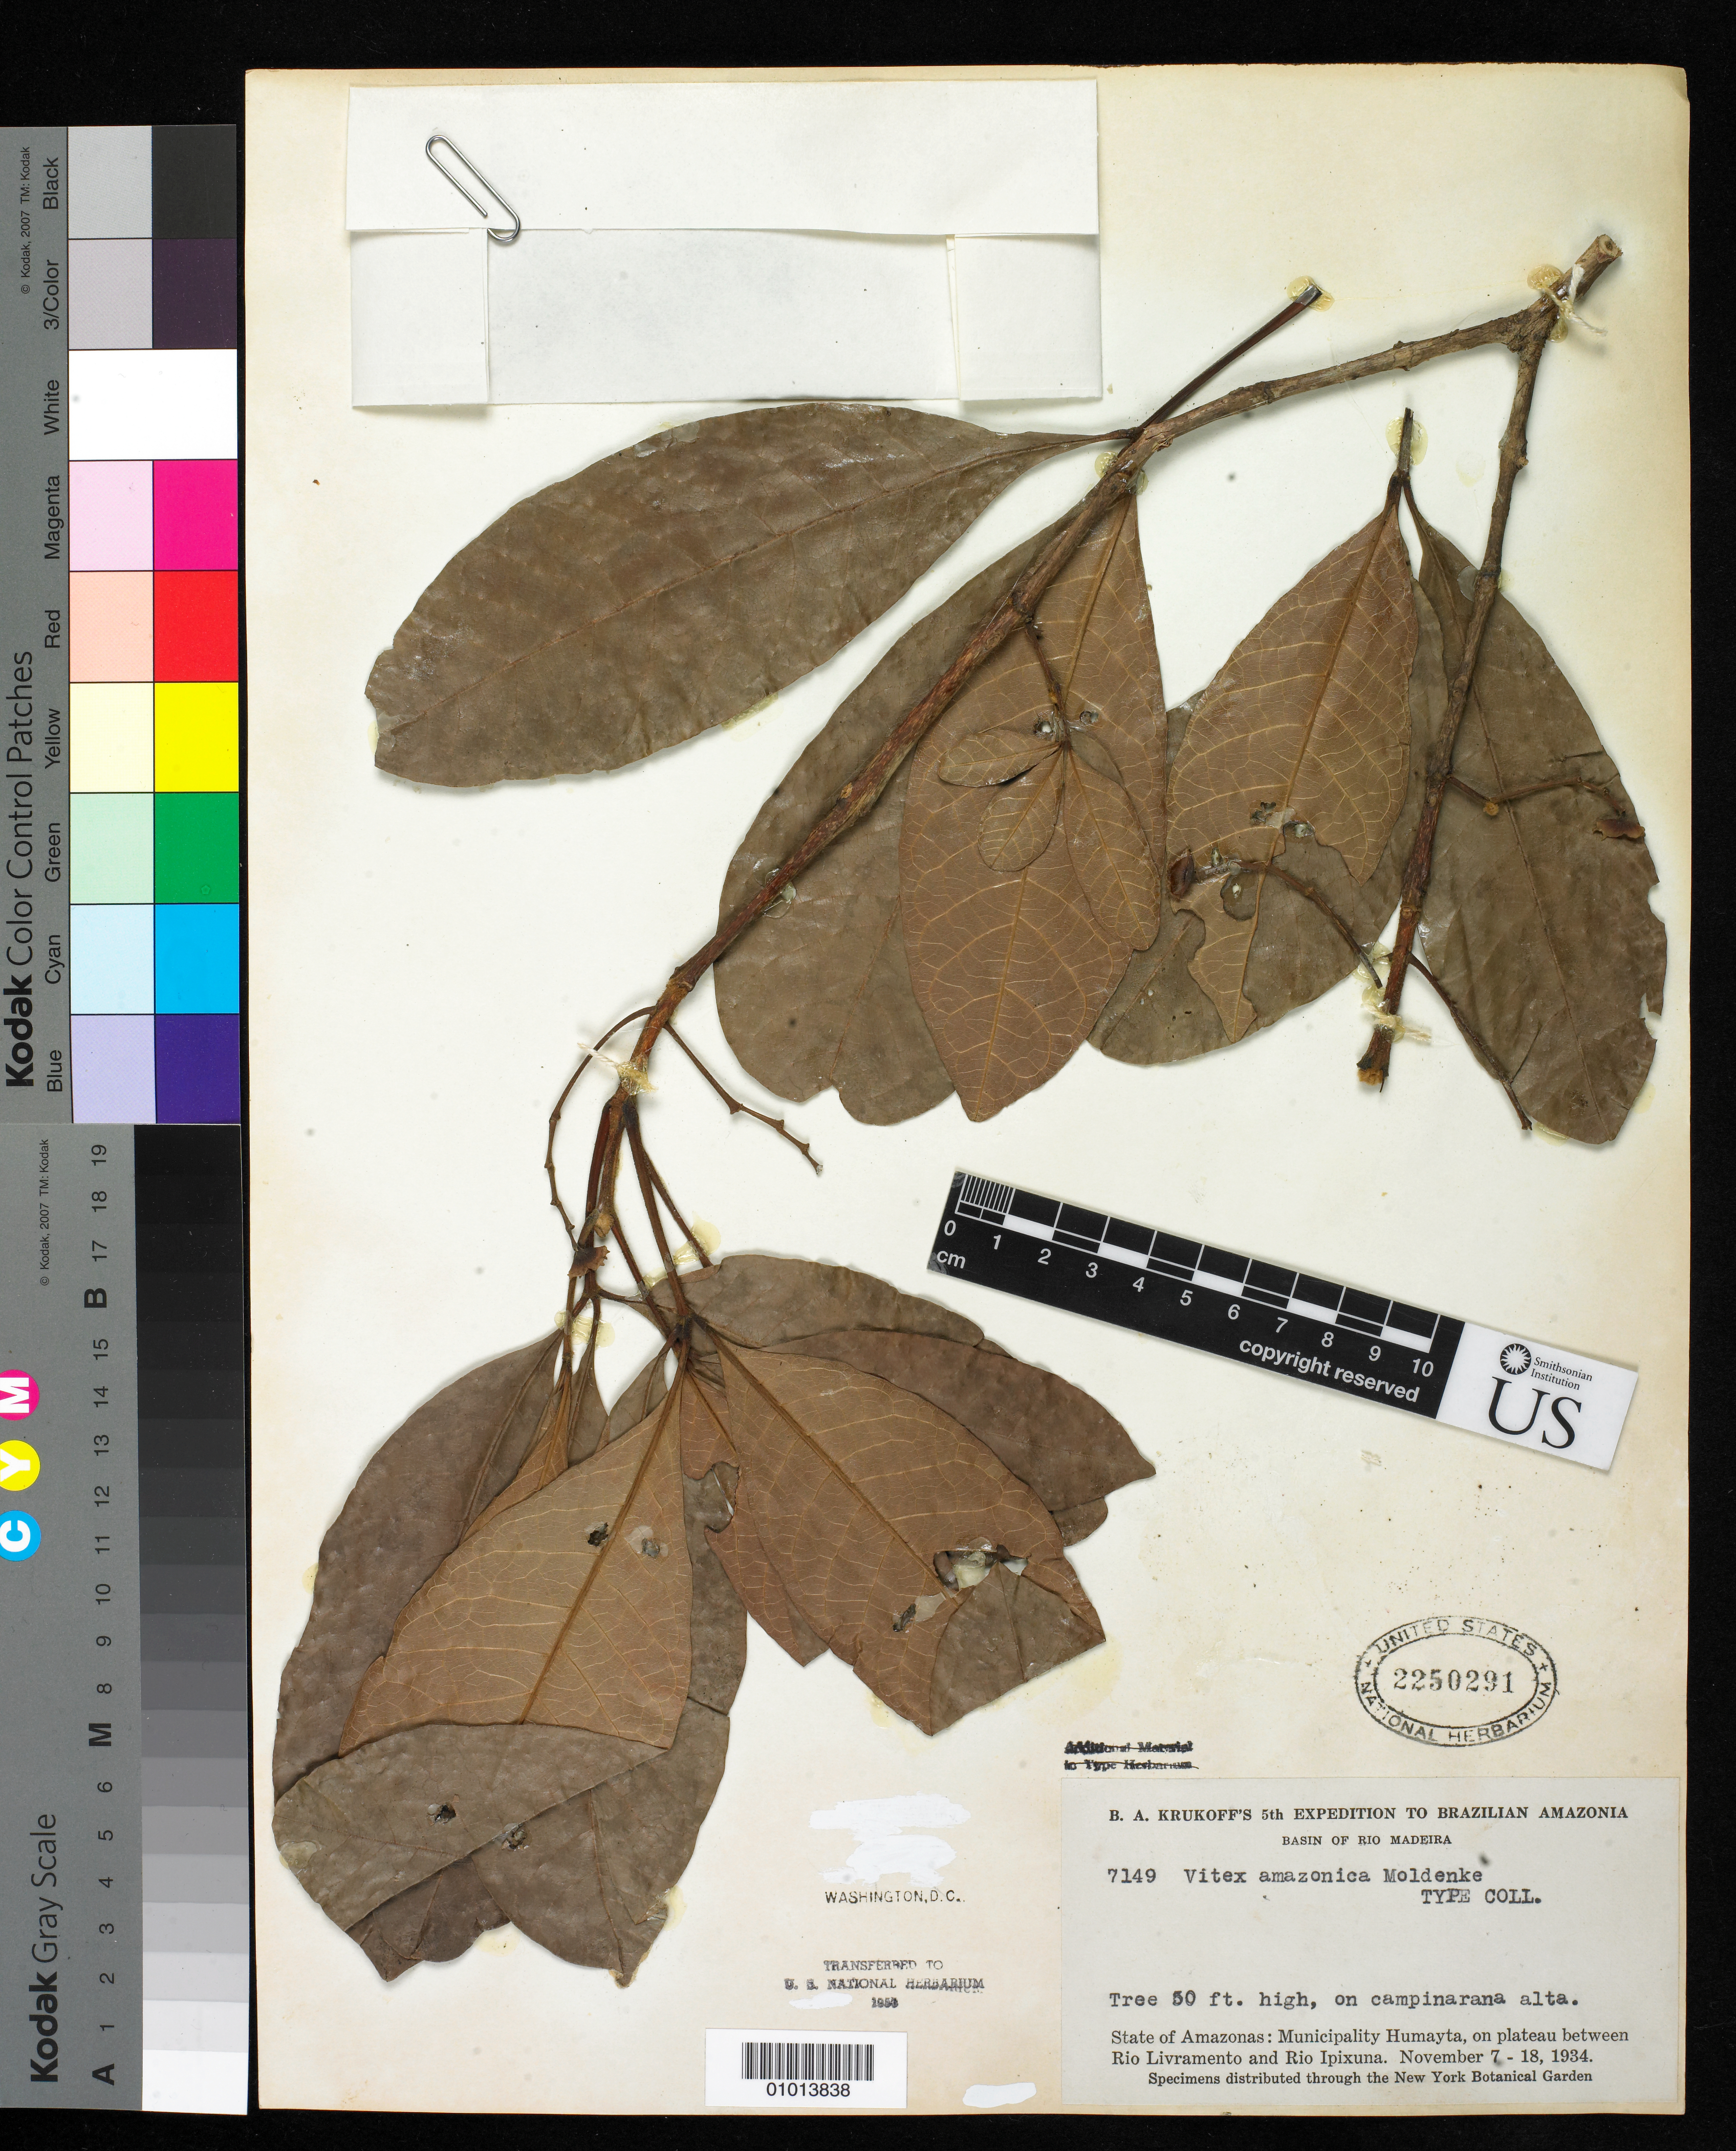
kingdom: Plantae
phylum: Tracheophyta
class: Magnoliopsida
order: Lamiales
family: Lamiaceae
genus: Vitex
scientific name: Vitex amazonica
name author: Moldenke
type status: Isotype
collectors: B. A. Krukoff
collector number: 7149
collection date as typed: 07 Nov 1934 to 18 Nov 1934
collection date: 1934-11-07/1934-11-18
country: Brazil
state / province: Amazonas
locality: Humayta. Between Rio Livramento and Rio Ipixuma.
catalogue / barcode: US 2250291